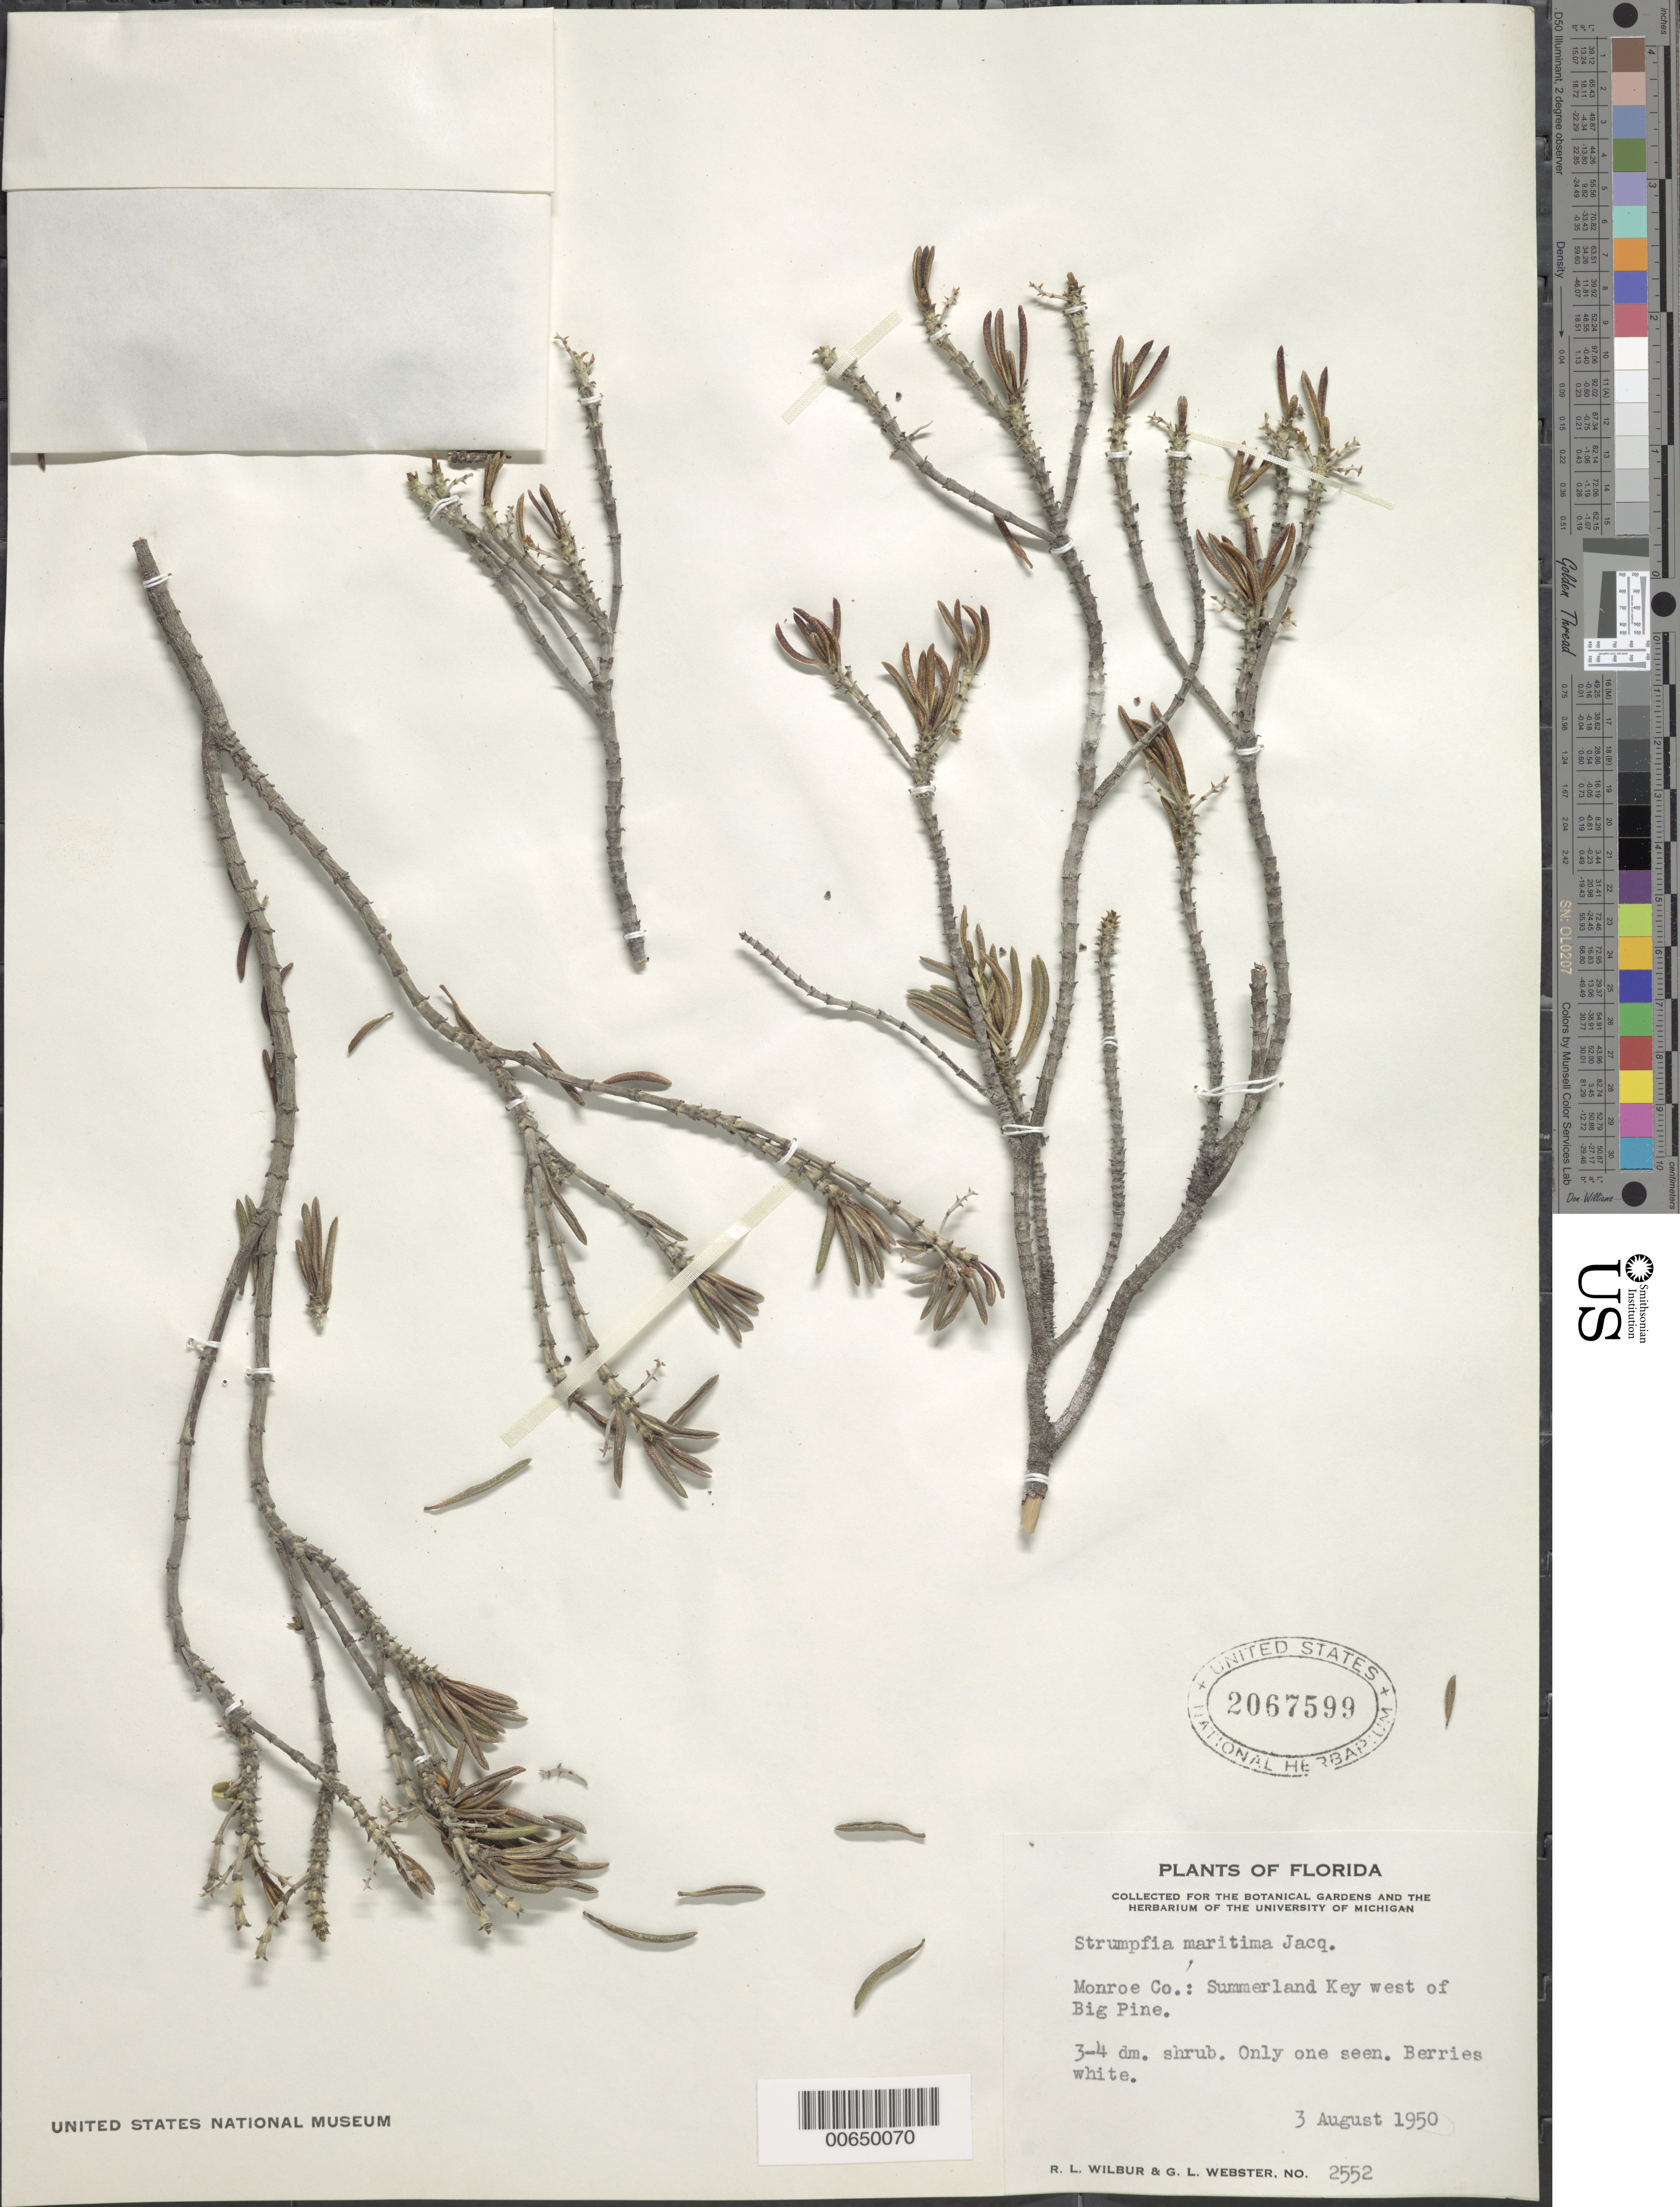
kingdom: Plantae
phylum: Tracheophyta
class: Magnoliopsida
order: Gentianales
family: Rubiaceae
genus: Strumpfia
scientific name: Strumpfia maritima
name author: Jacq.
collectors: R. L. Wilbur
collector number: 2552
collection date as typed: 08 Mar 1950 or 03 Aug 1950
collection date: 1950-03-08 or 1950-08-03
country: United States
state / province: Florida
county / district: Monroe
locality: Summerland Key W of Big Pine.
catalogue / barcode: US 2067599